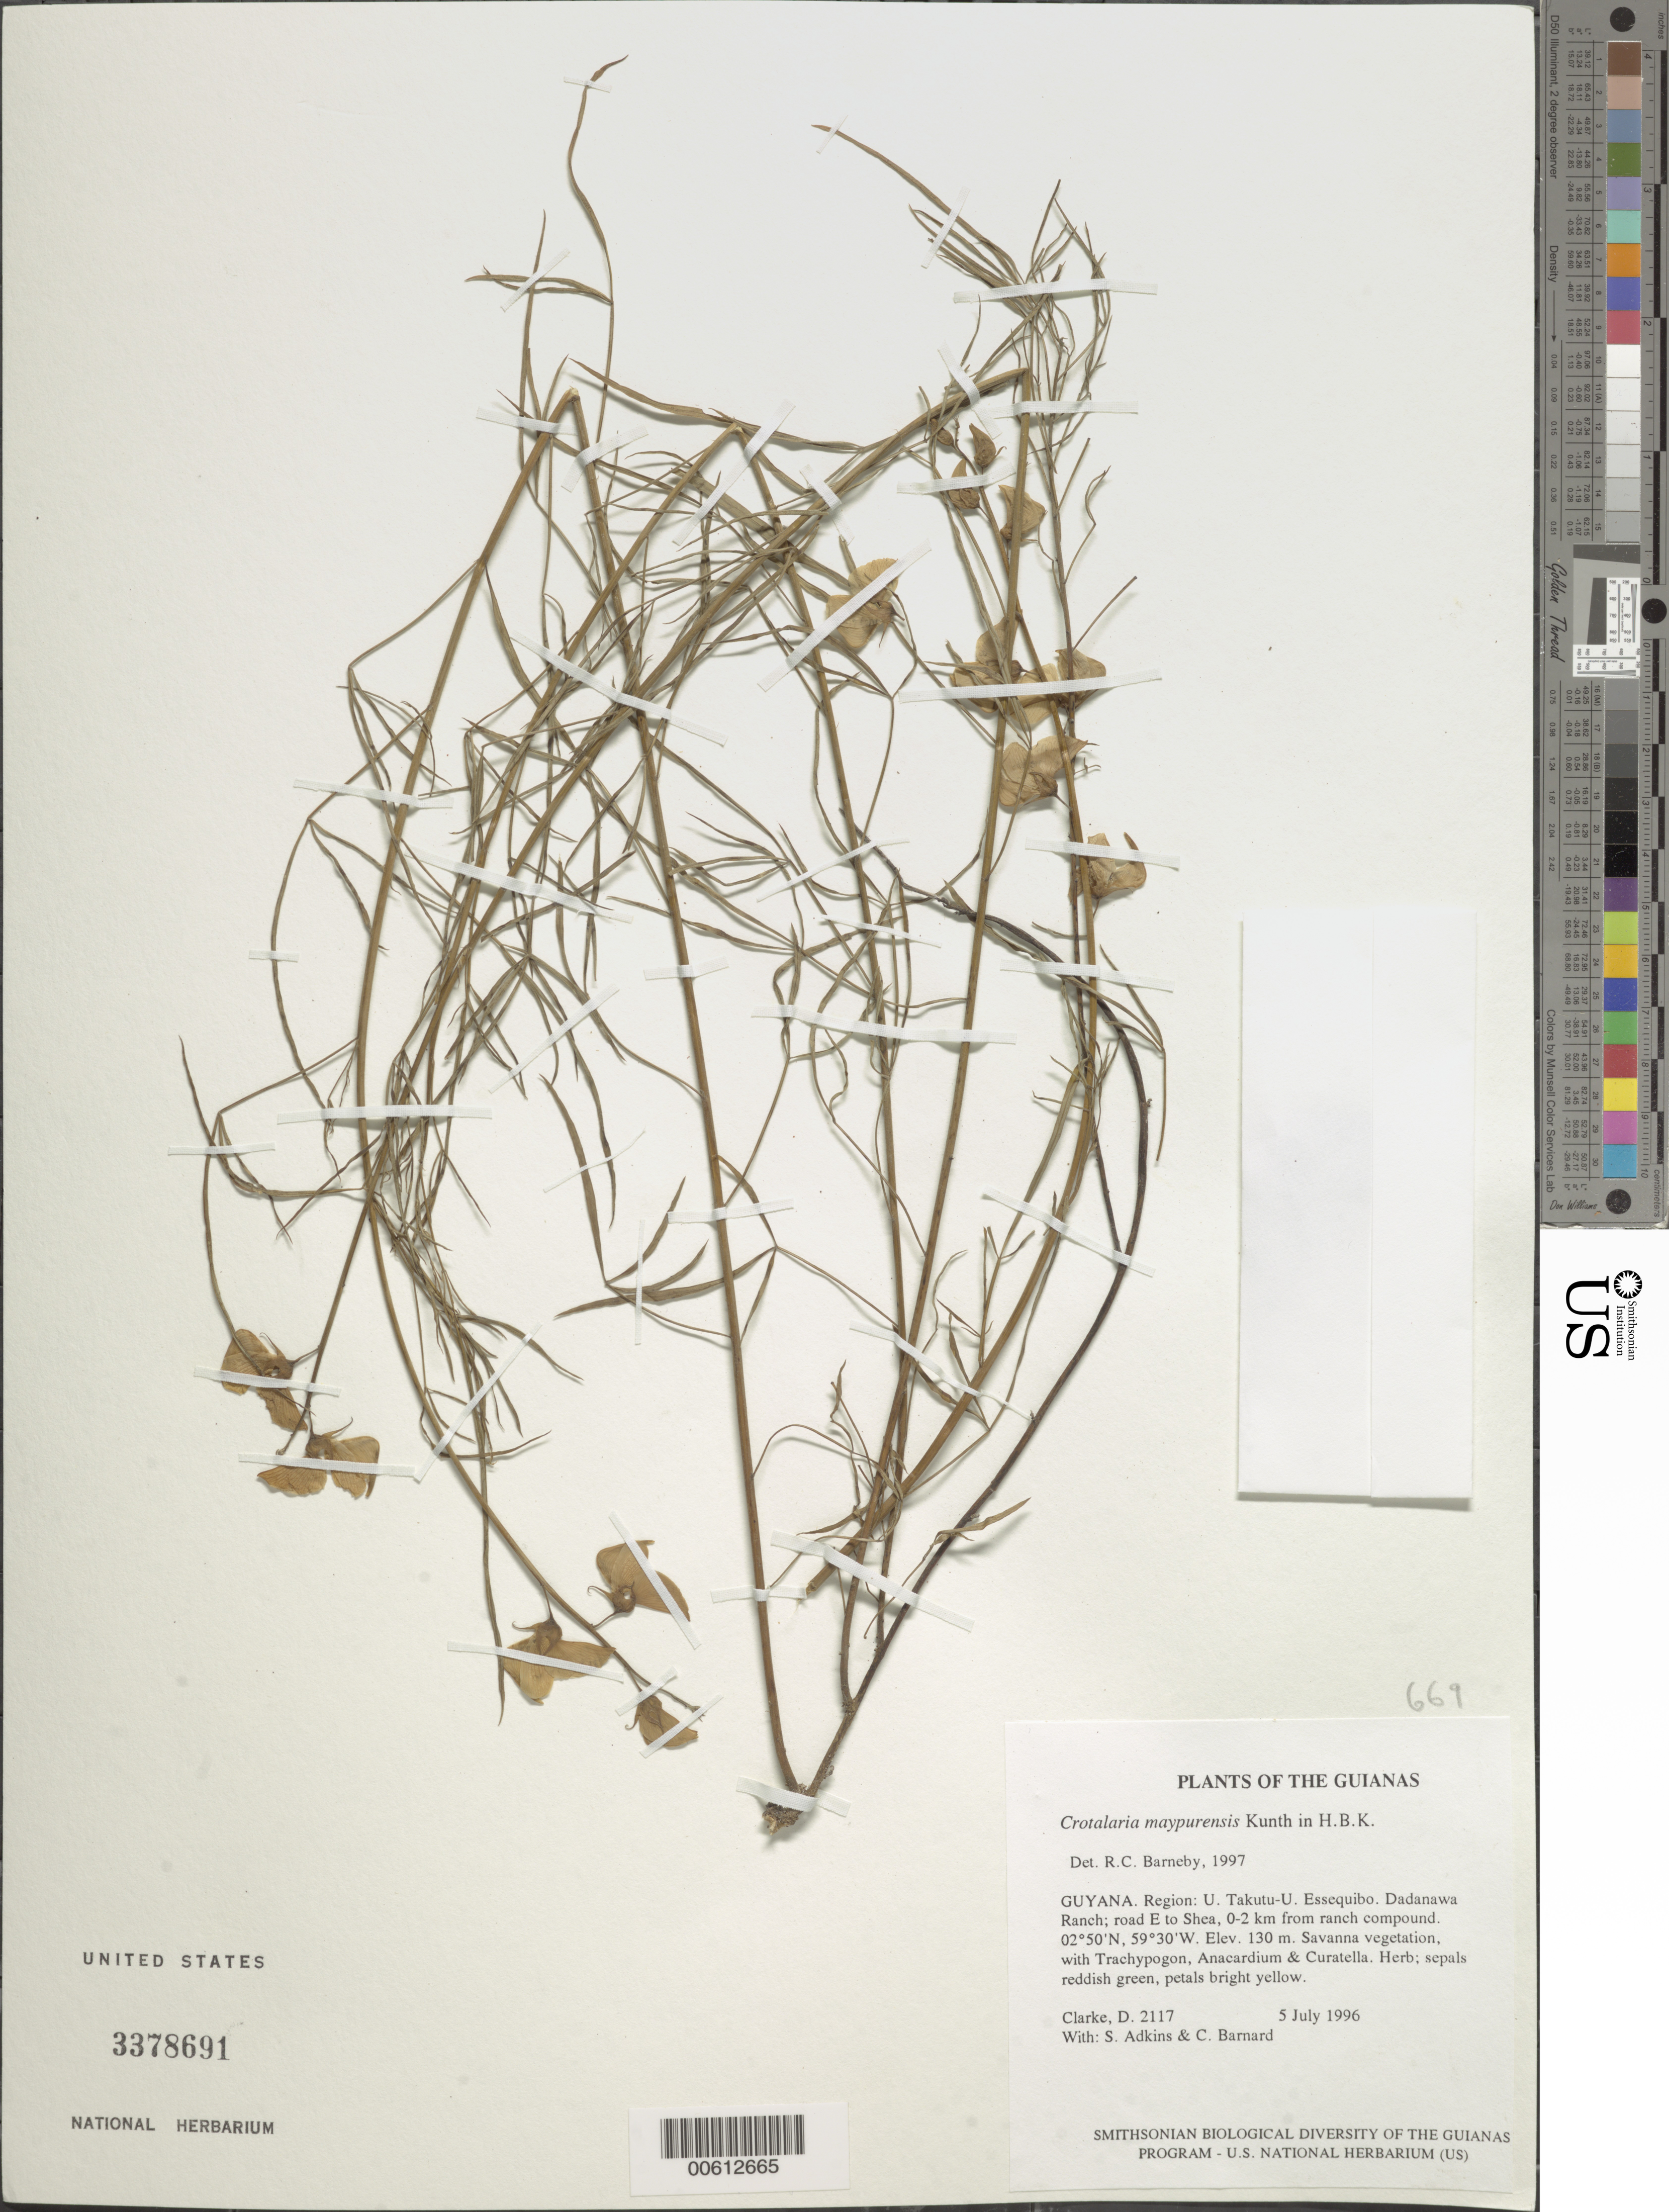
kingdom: Plantae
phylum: Tracheophyta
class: Magnoliopsida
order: Fabales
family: Fabaceae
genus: Crotalaria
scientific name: Crotalaria maypurensis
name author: Kunth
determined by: Barneby, Rupert C., (NY)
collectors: H. D. Clarke, S. Adkins & C. Bernard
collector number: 2117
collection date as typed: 5 July 1996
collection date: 1996-07-05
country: Guyana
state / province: U. Takutu-U. Essequibo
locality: Dadanawa Ranch; road E to Shea, 0-2 km from ranch compound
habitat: Savanna vegetation, with Trachypogon, Anacardium & Curatella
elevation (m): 130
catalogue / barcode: US 3378691